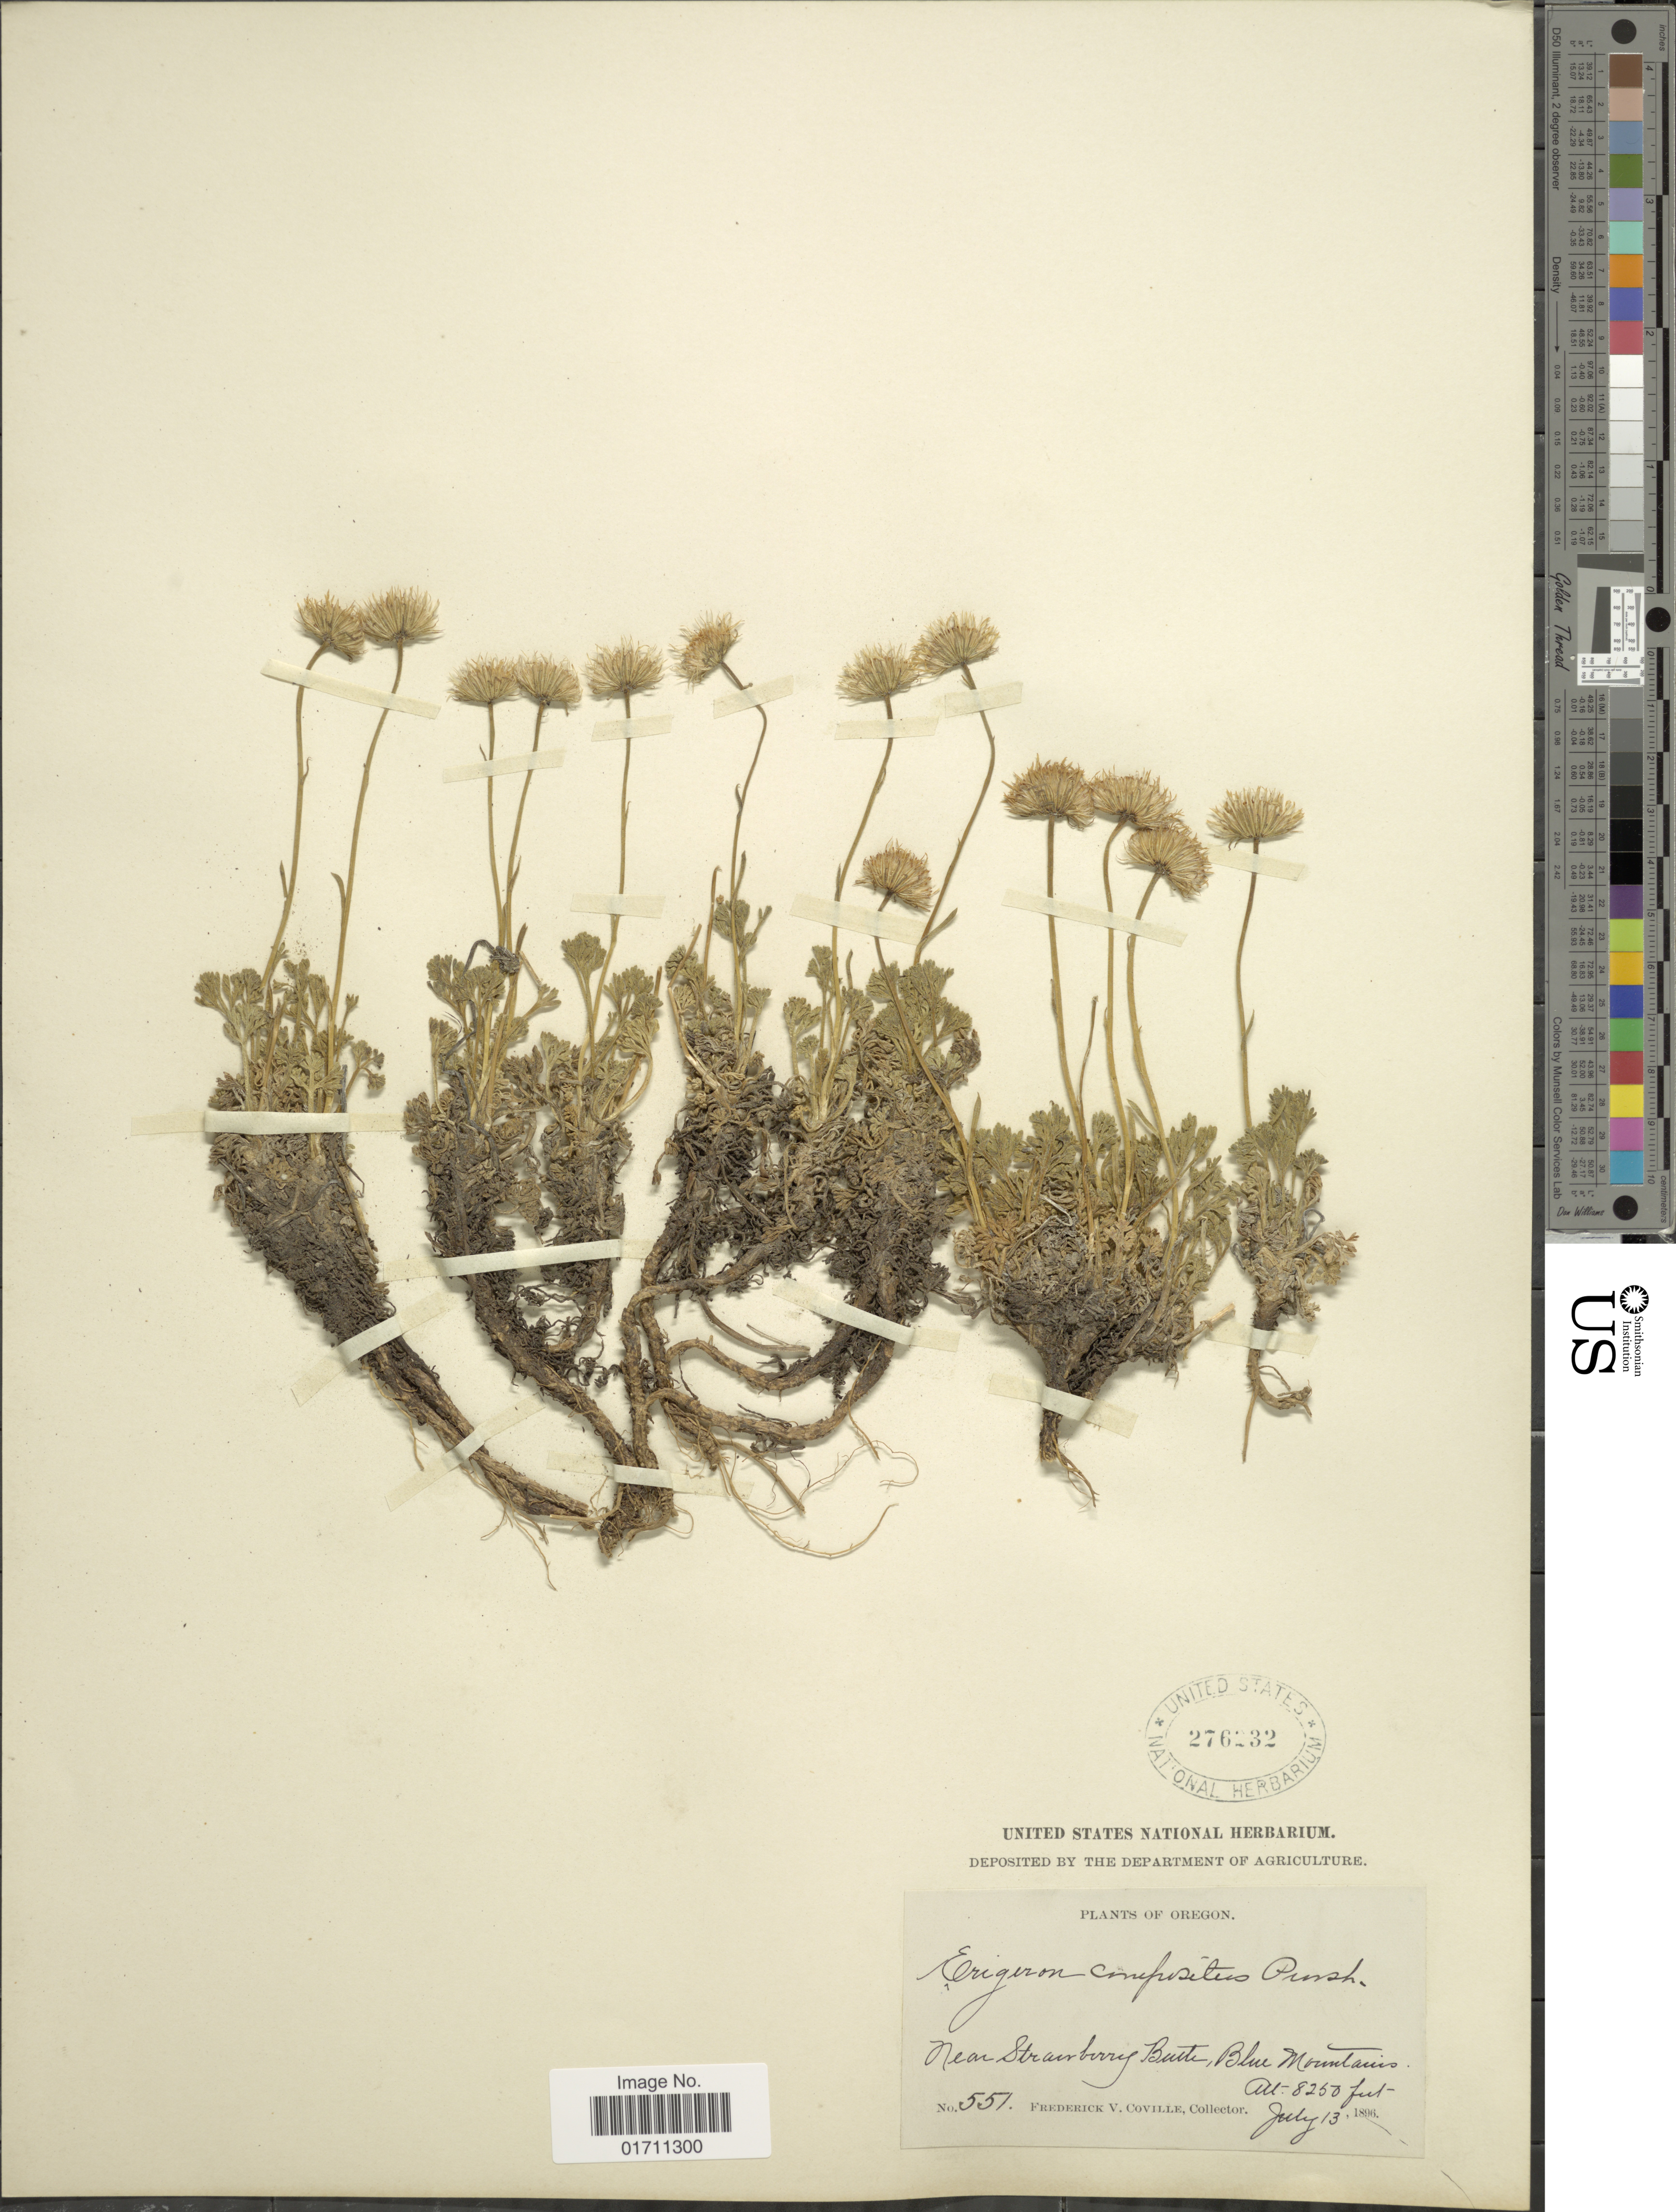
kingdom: Plantae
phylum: Tracheophyta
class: Magnoliopsida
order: Asterales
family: Asteraceae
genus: Erigeron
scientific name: Erigeron compositus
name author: Pursh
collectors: F. V. Coville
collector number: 551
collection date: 1896-07-13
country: United States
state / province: Oregon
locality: Near Strawberry Butte, Blue Mountains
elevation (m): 2515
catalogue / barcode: US 276232